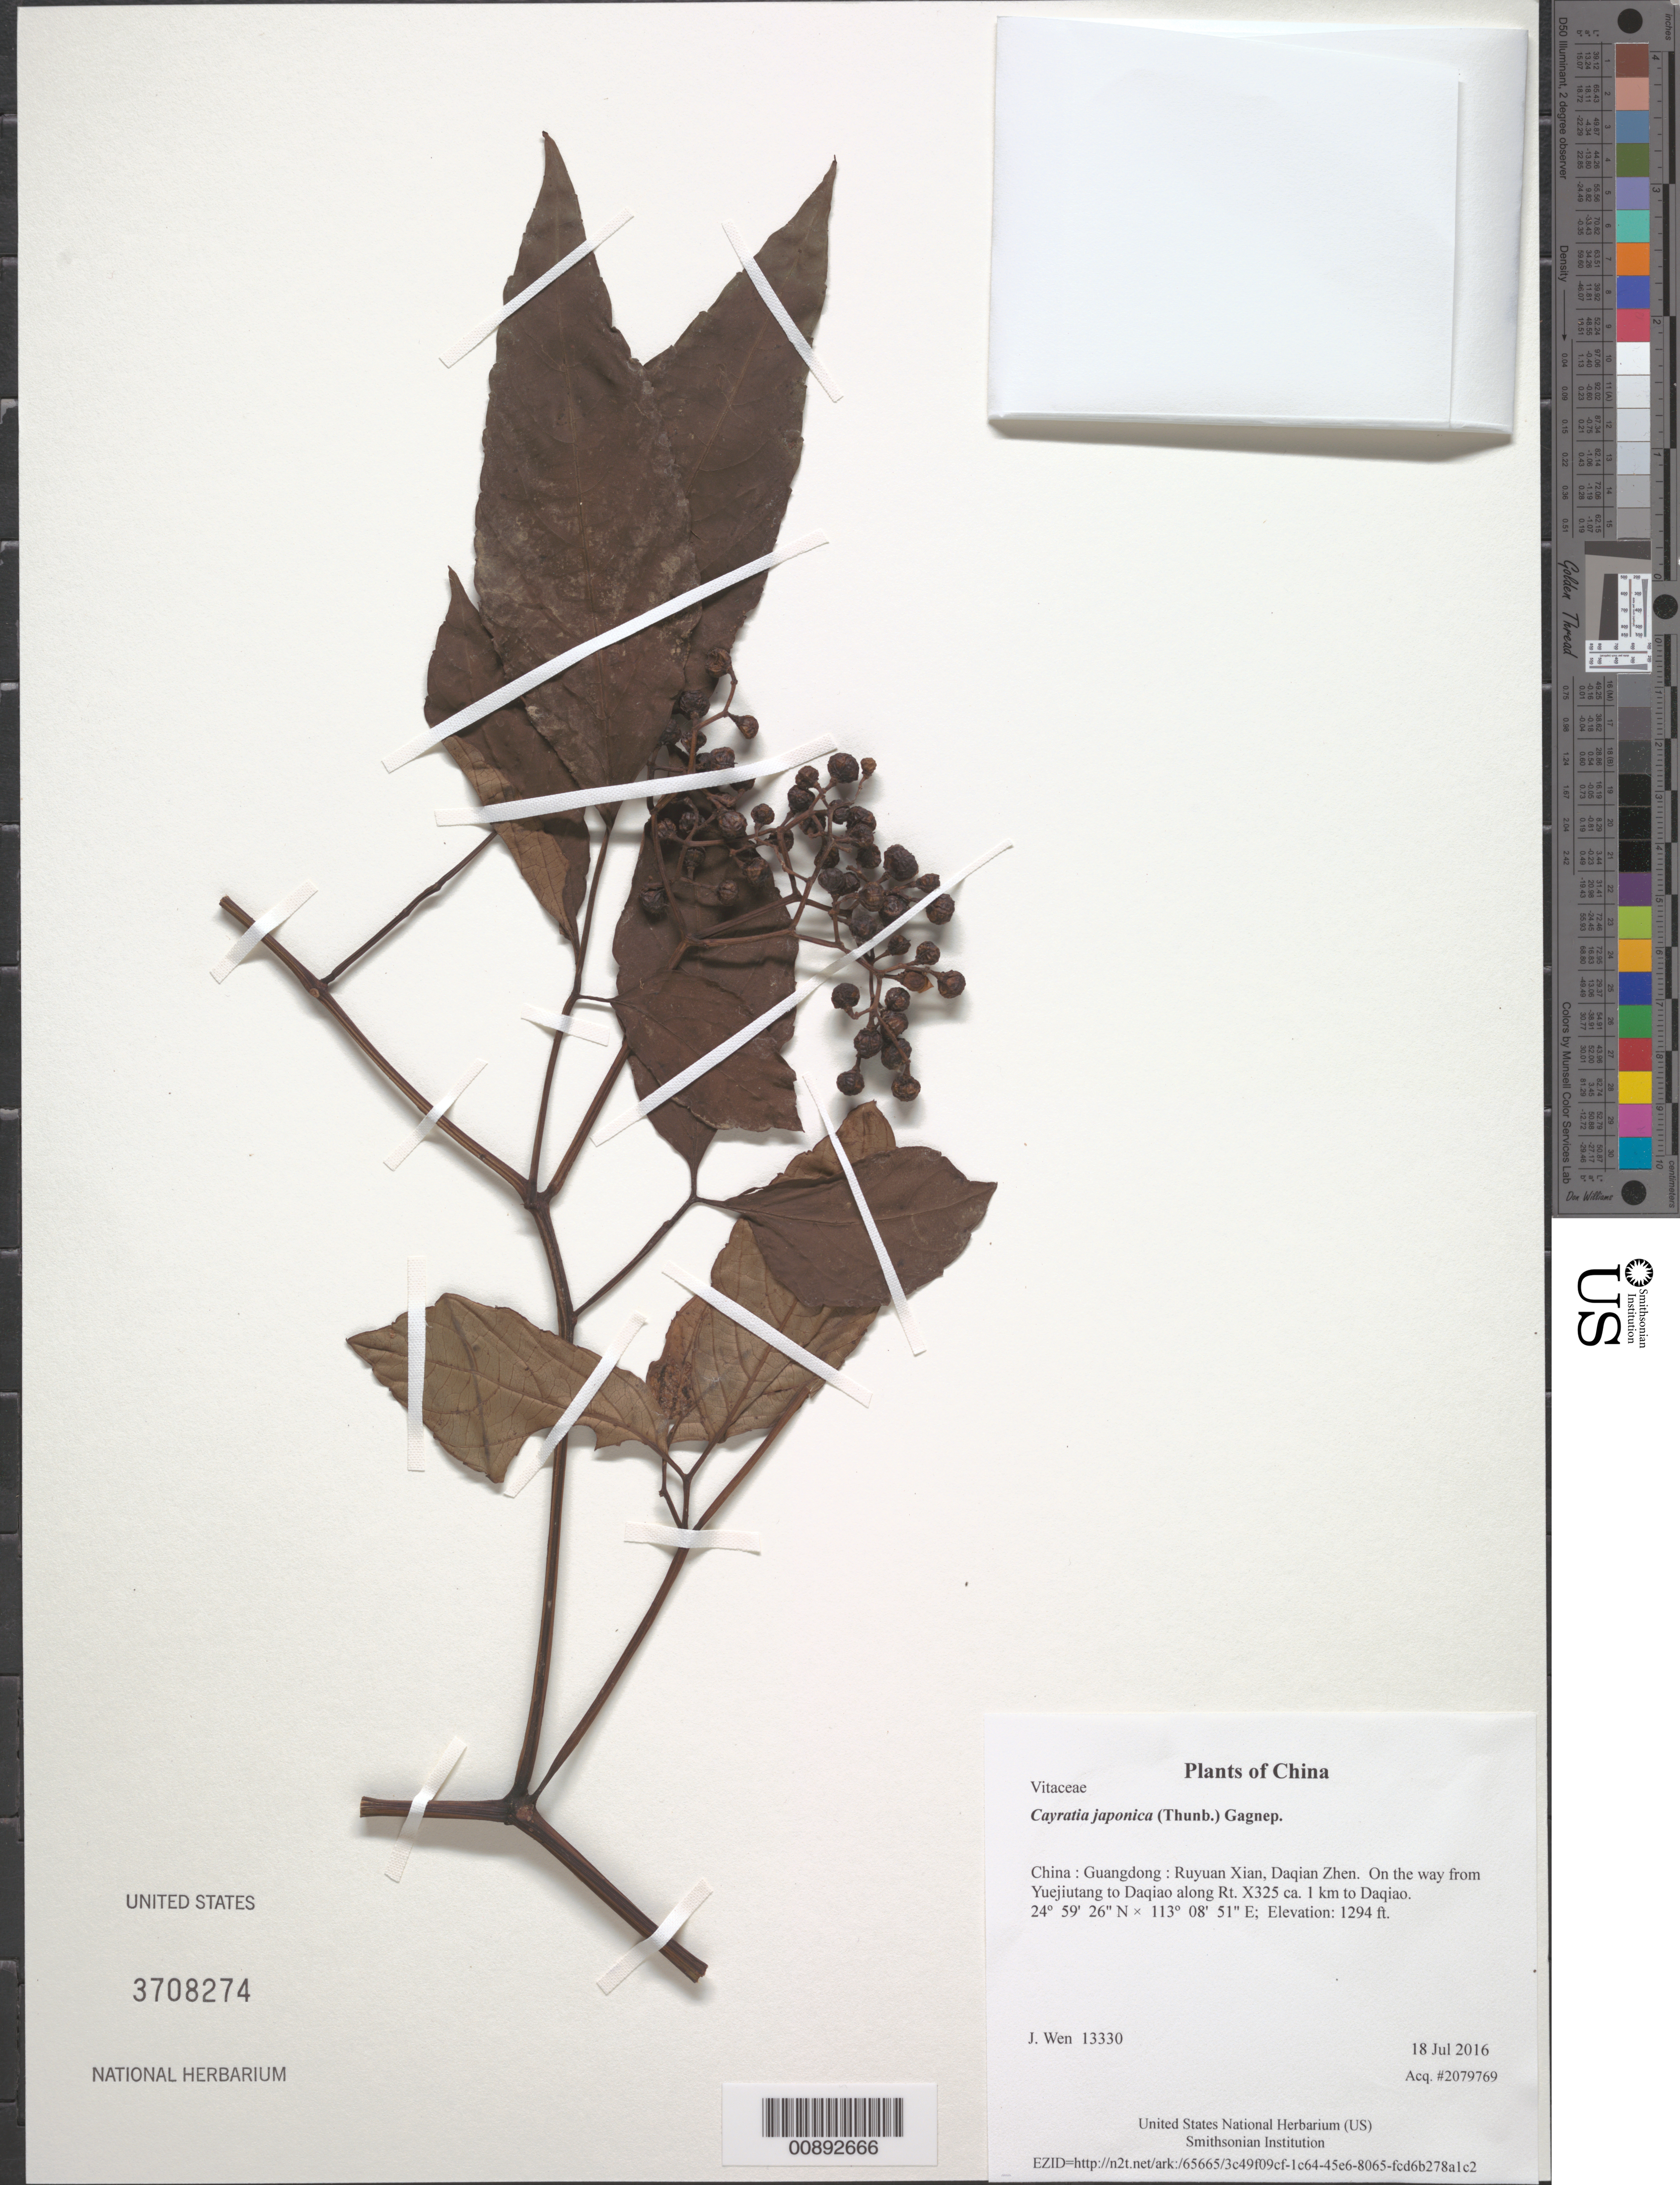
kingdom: Plantae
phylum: Tracheophyta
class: Magnoliopsida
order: Vitales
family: Vitaceae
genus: Causonis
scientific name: Causonis japonica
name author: (Thunb.) Raf.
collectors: J. Wen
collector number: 13330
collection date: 2016-07-18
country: China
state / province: Guangdong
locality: Ruyuan Xian, Daqian Zhen. On the way from Yuejiutang to Daqiao along Rt. X325 ca. 1 km to Daqiao.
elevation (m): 394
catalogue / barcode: US 3708274